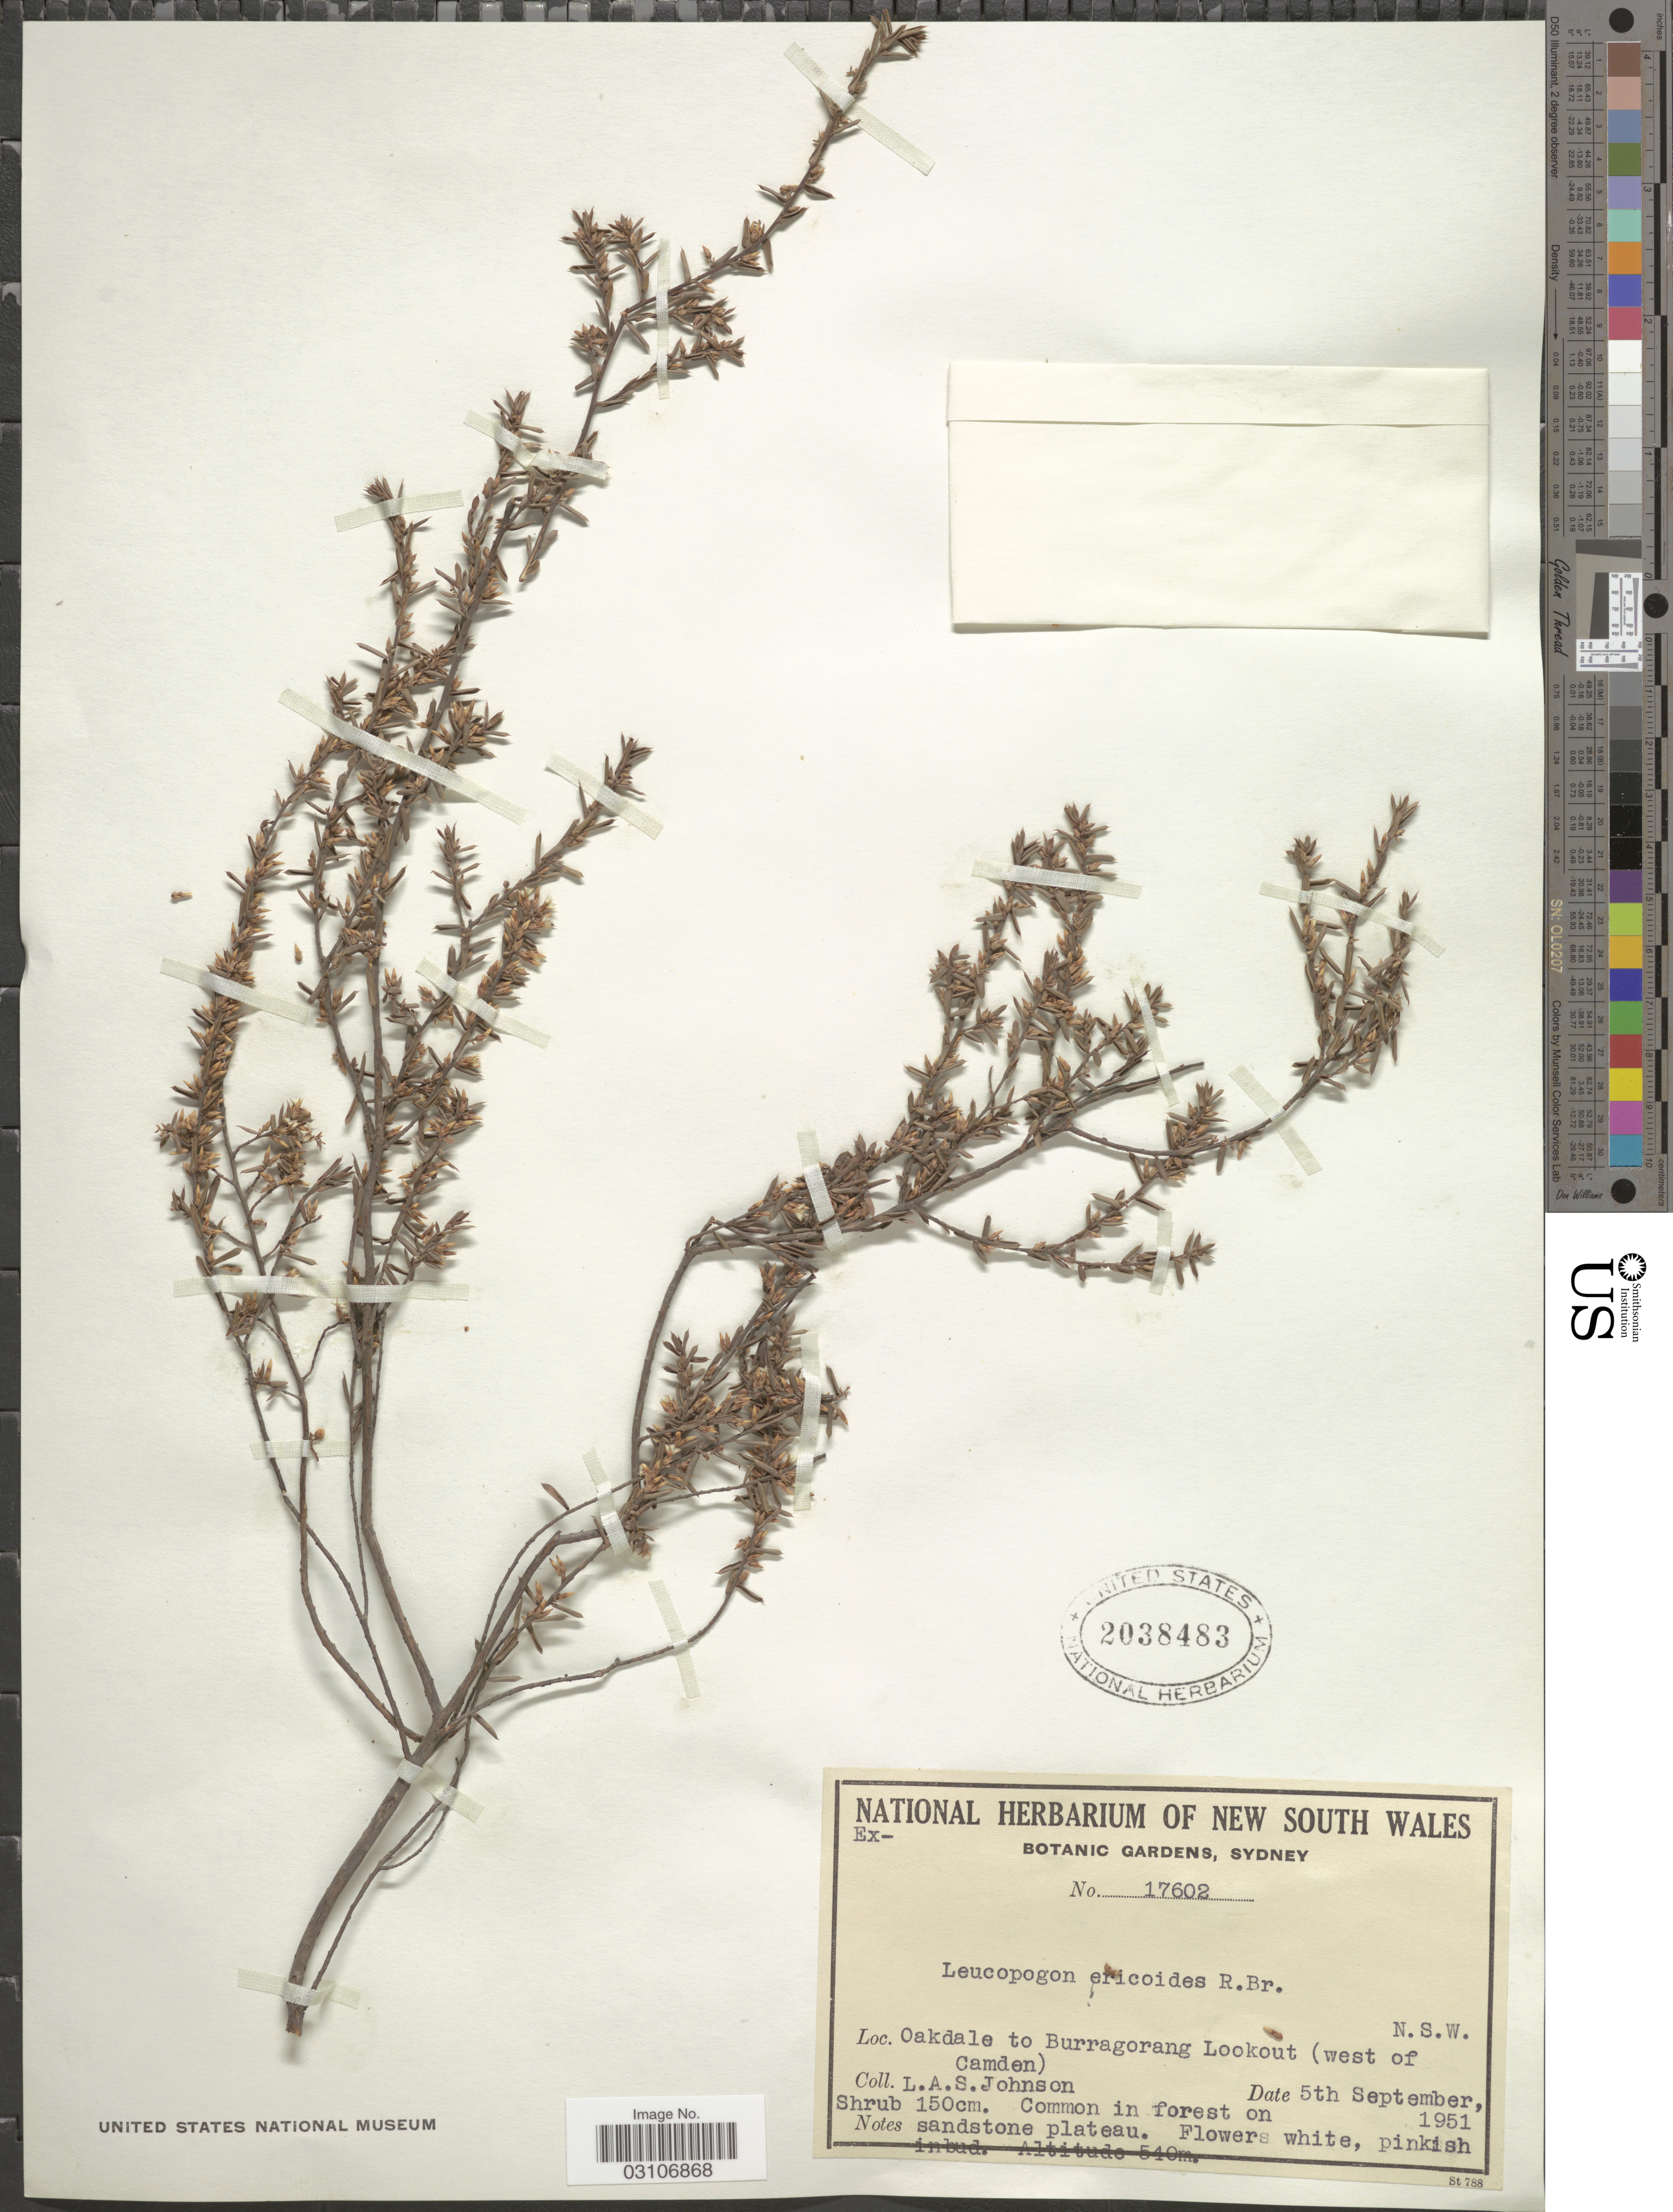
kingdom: Plantae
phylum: Tracheophyta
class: Magnoliopsida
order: Ericales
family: Ericaceae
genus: Leucopogon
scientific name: Leucopogon ericoides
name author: R. Br.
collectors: L. A. S. Johnson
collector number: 17602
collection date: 1951-09-05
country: Australia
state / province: New South Wales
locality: Oakdale to Burragorang Lookout (west of Camden).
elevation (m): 540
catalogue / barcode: US 2038483